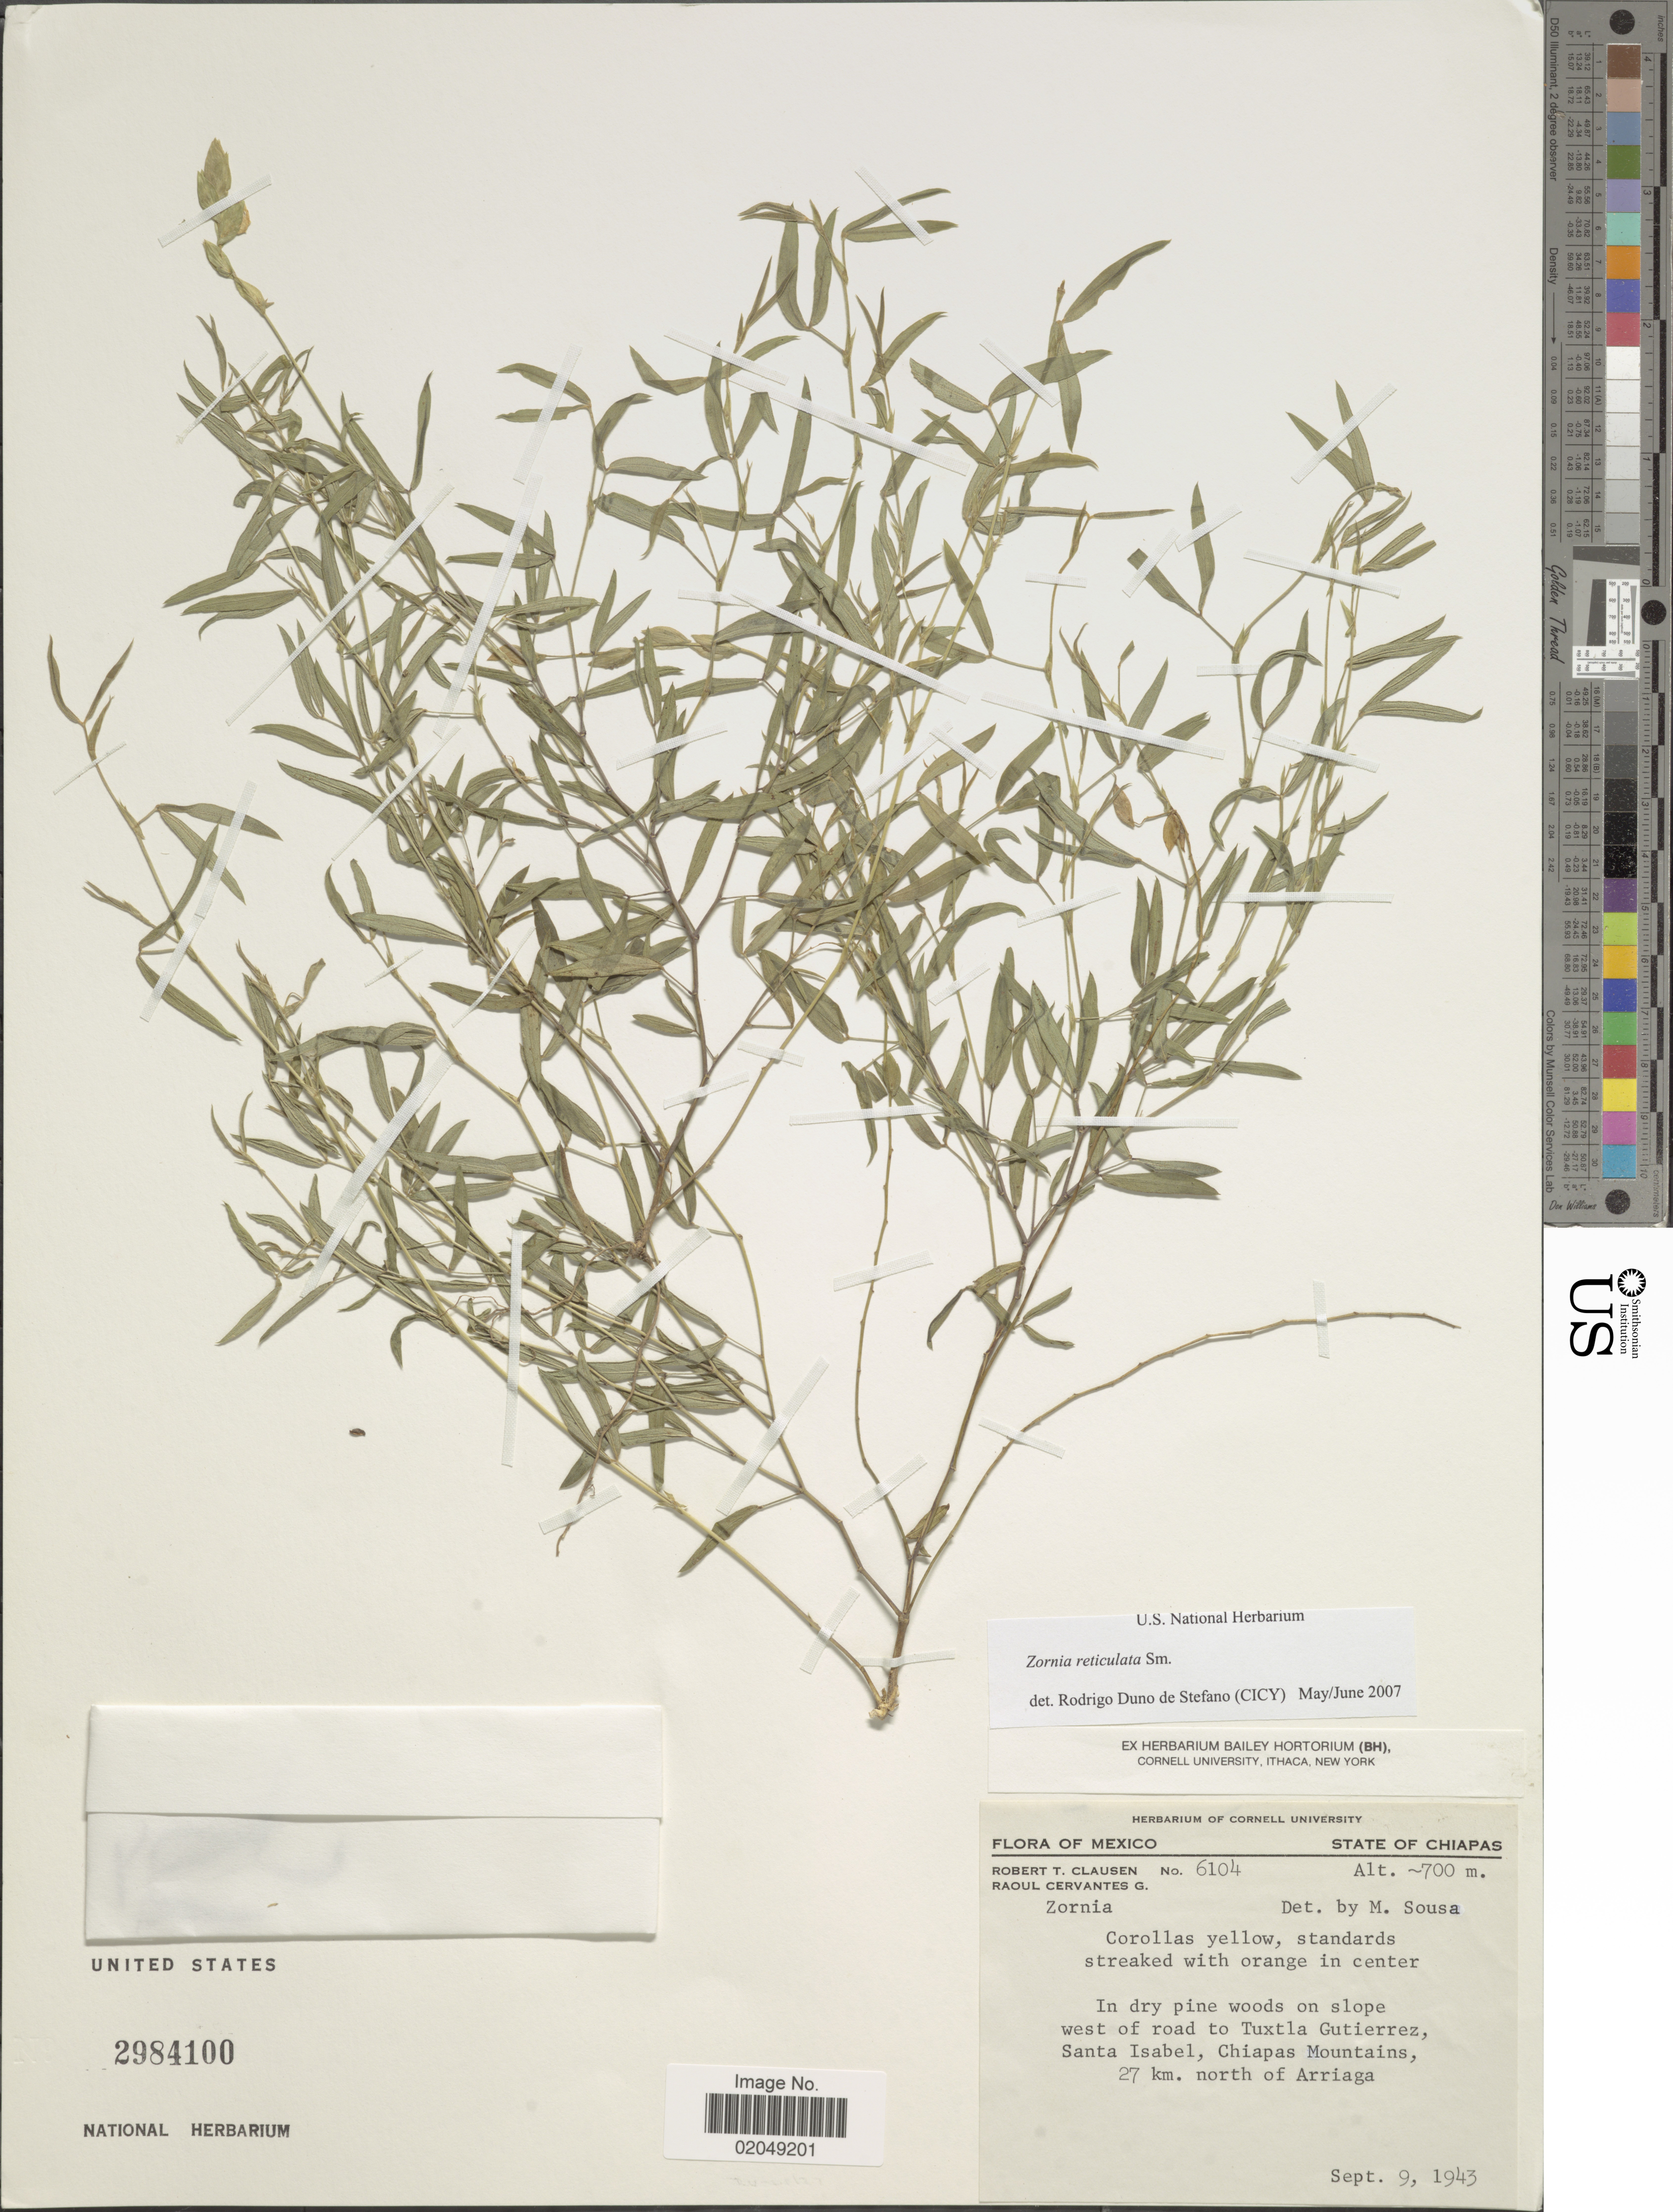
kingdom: Plantae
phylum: Tracheophyta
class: Magnoliopsida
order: Fabales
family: Fabaceae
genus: Zornia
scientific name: Zornia reticulata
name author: Sm.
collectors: R. T. Clausen & R. Cervantes G.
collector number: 6104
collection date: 1943-09-09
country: Mexico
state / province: Chiapas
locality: In dry pine woods on slope west of road to Tuxtla Gutierrez, Santa Isabel, Chiapas Mountains, 27 km. north of Arriaga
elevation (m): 700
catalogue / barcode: US 2984100